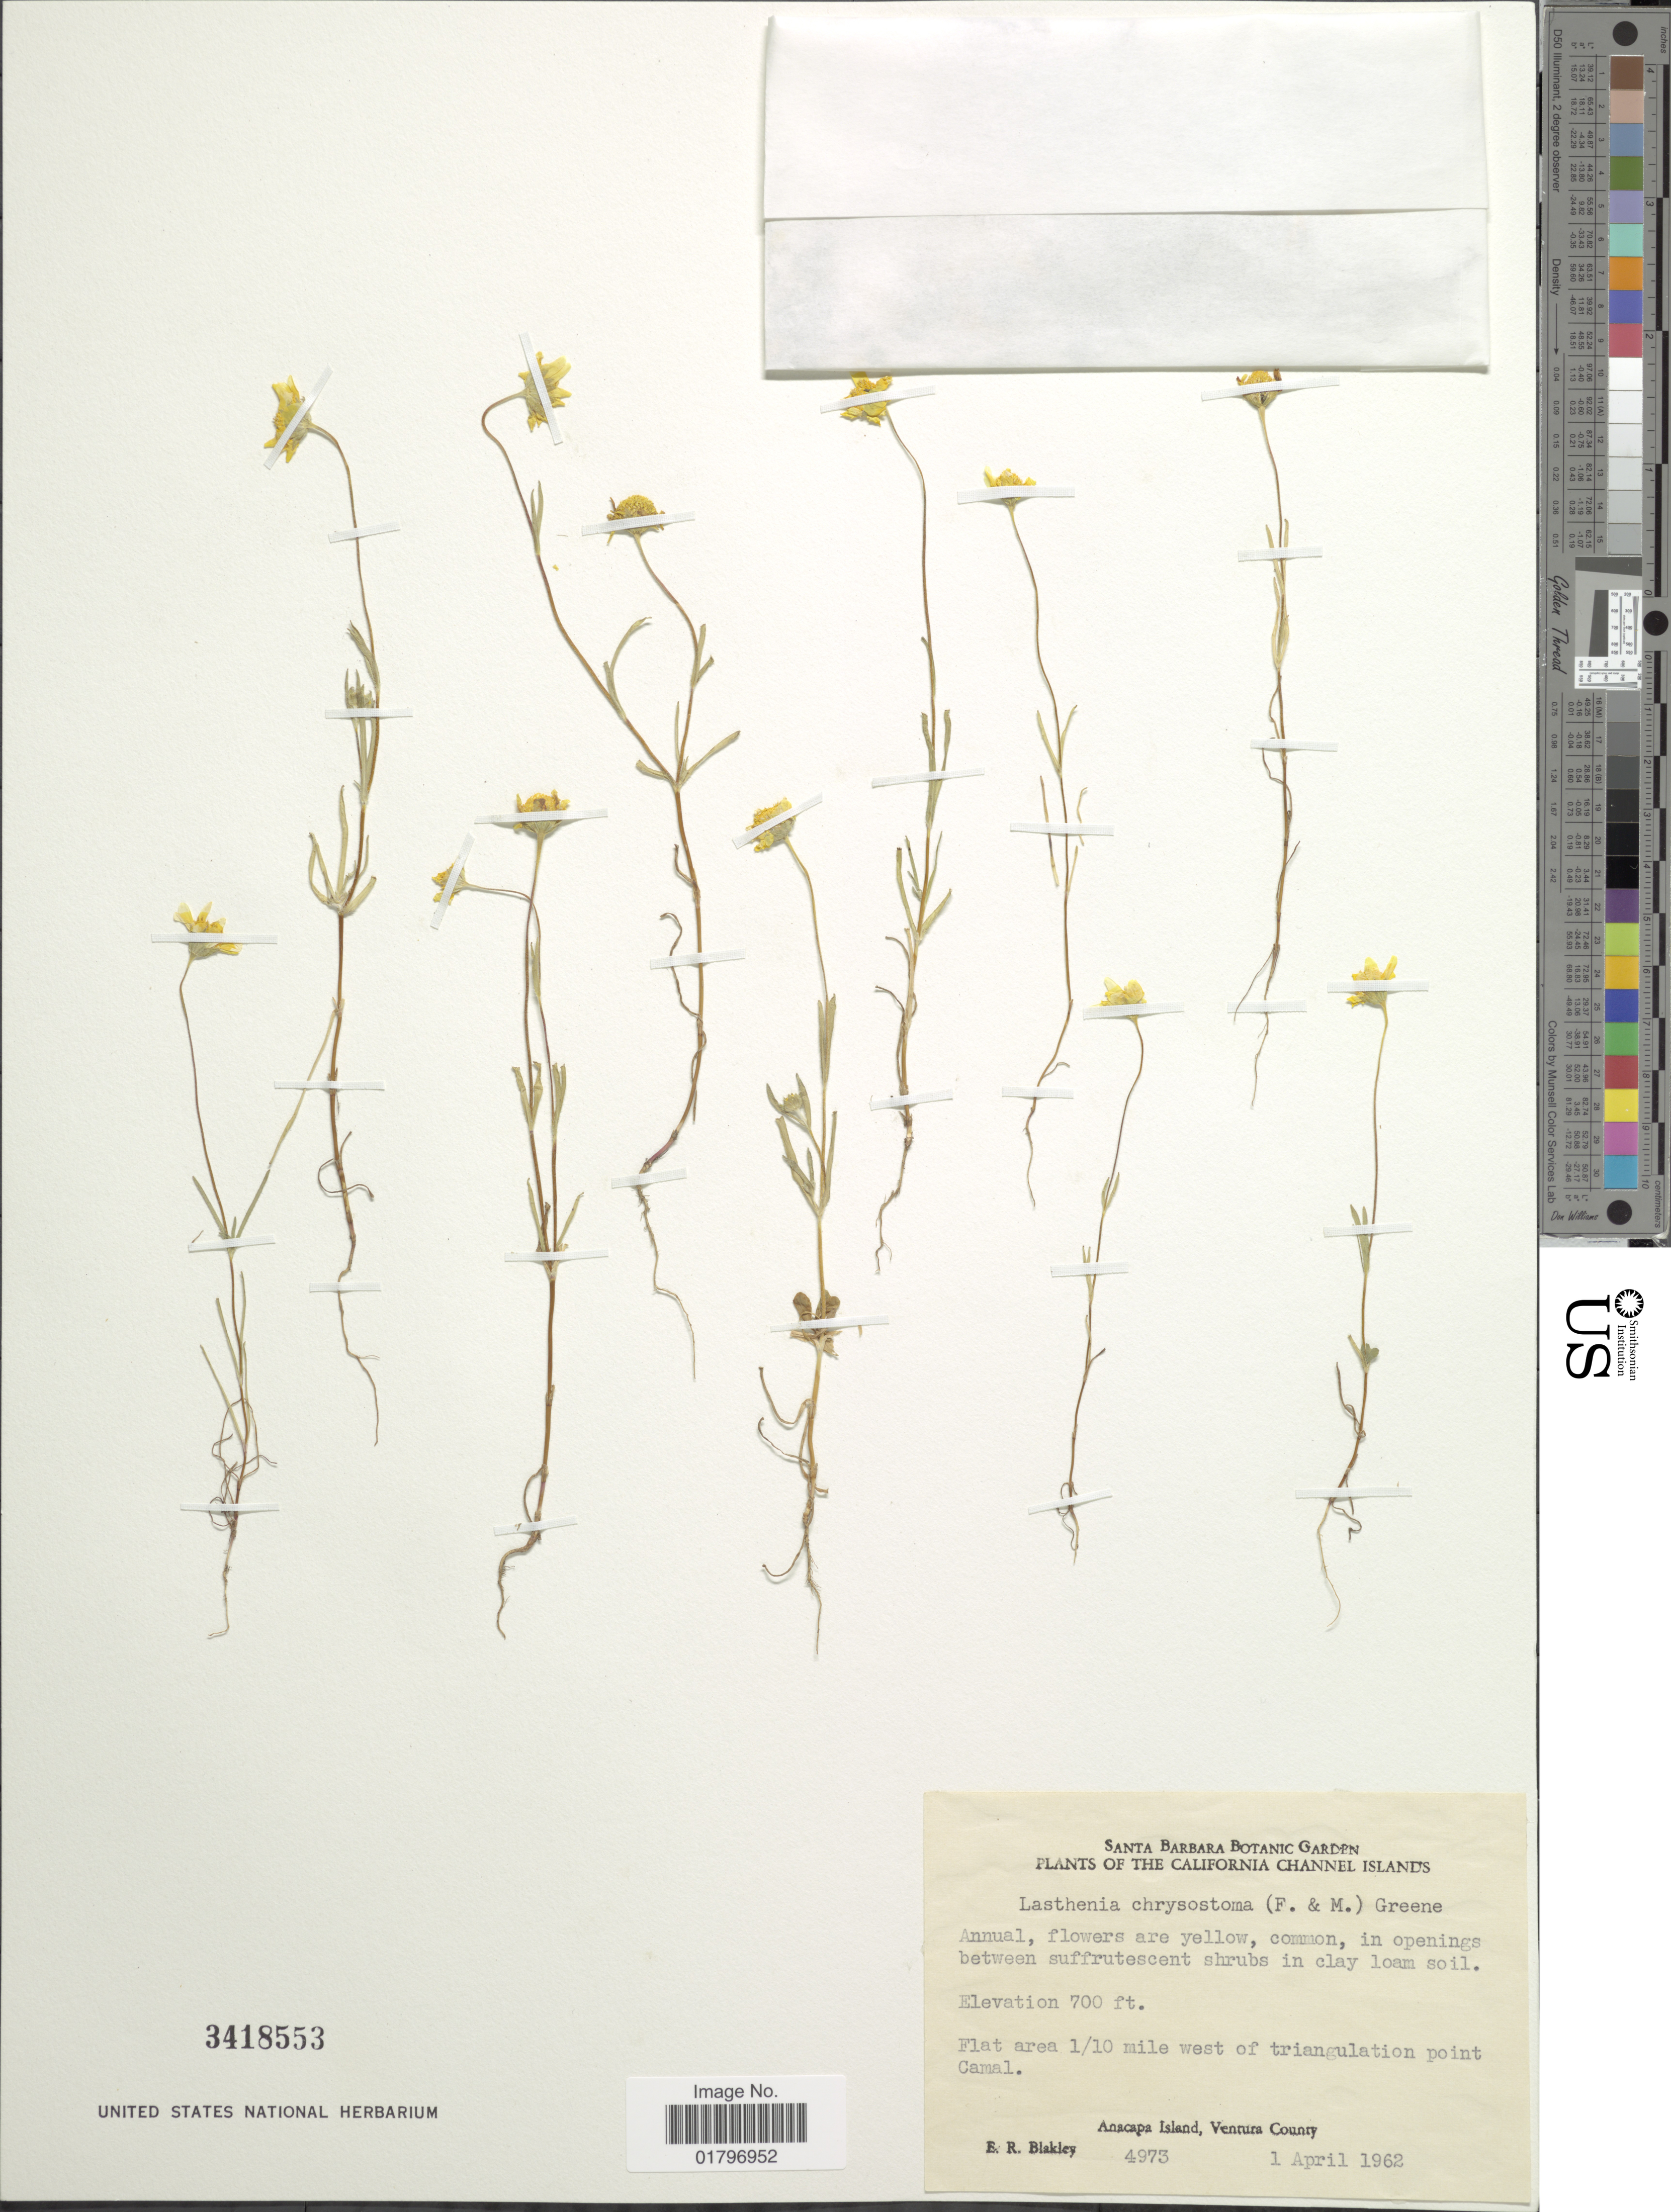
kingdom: Plantae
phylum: Tracheophyta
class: Magnoliopsida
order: Asterales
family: Asteraceae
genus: Lasthenia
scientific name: Lasthenia chrysostoma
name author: (Fisch. & C.A. Mey.) Greene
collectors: E. R. Blakley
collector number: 4973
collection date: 1962-04-01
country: United States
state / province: California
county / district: Ventura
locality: California Channel Islands. Anacapa Island, Ventura County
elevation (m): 213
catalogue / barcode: US 3418553